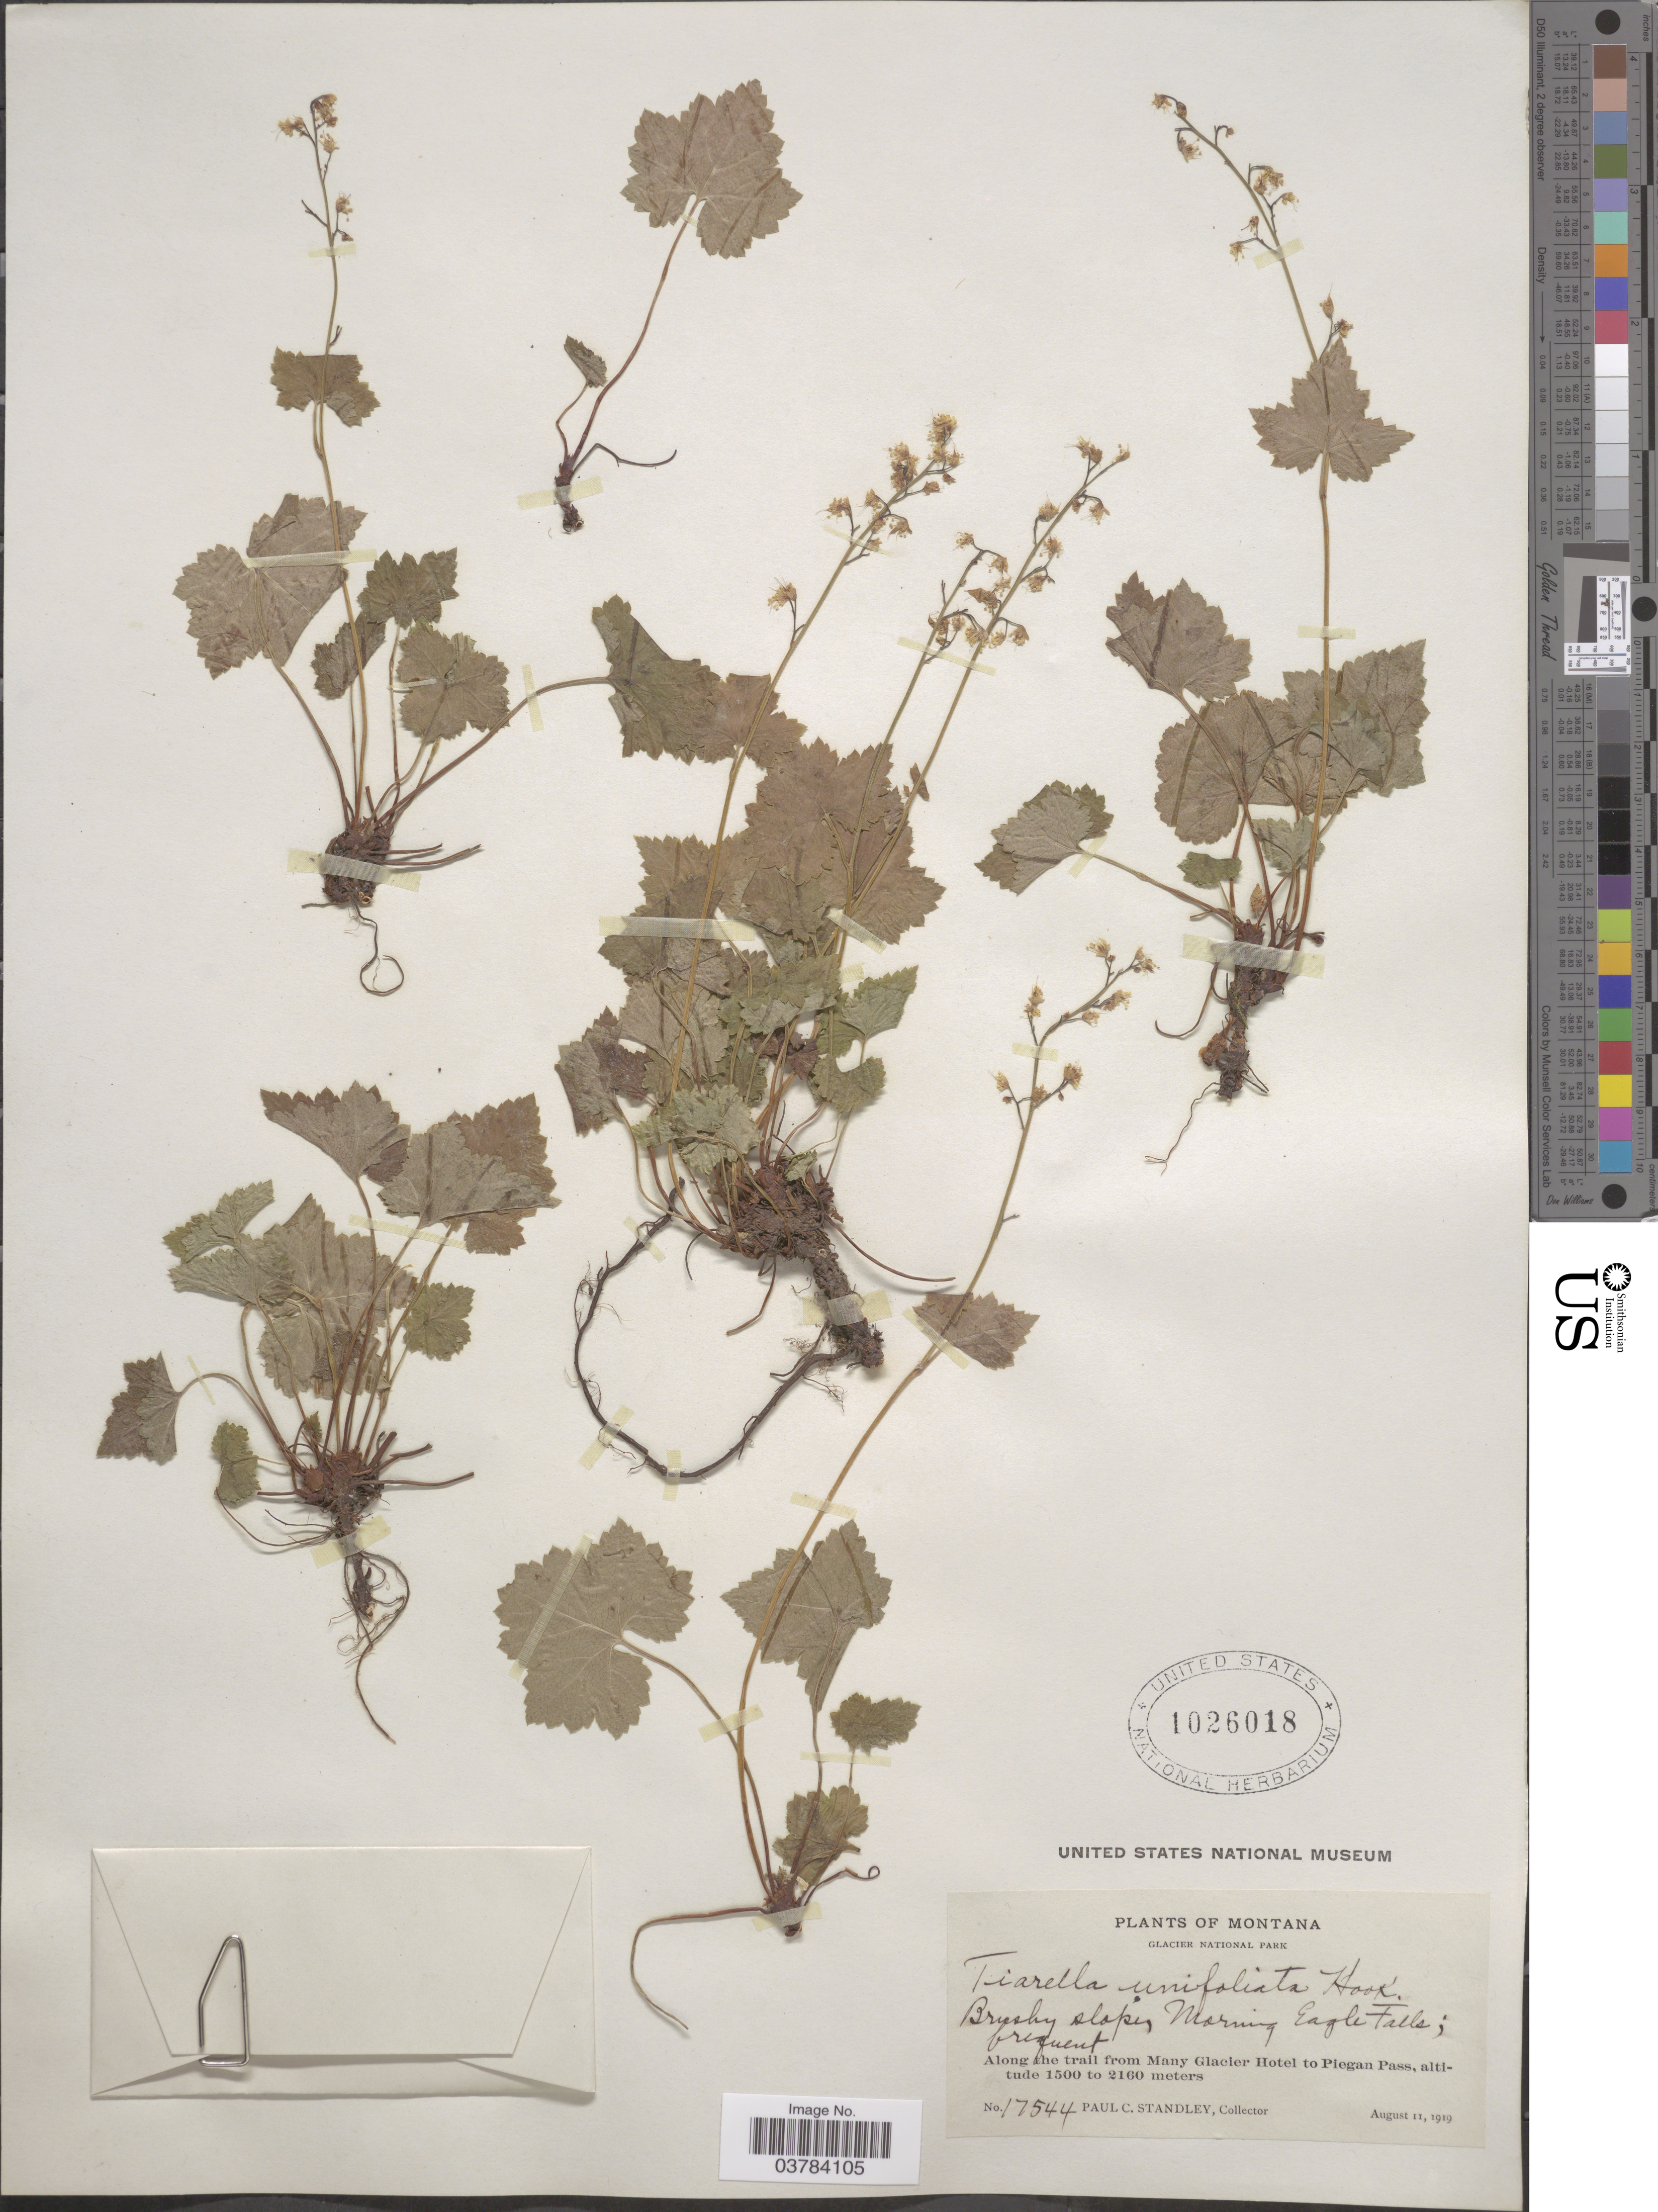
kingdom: Plantae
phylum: Tracheophyta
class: Magnoliopsida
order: Saxifragales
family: Saxifragaceae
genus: Tiarella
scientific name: Tiarella unifoliata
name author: Hook.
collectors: P. C. Standley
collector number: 17544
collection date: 1919-08-11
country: United States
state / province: Montana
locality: Glacier National Park. Brushy slope, Morning Eagle Falls. Along the trail from Many Glacier Hotel to Piegan Pass.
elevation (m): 1500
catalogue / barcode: US 1026018